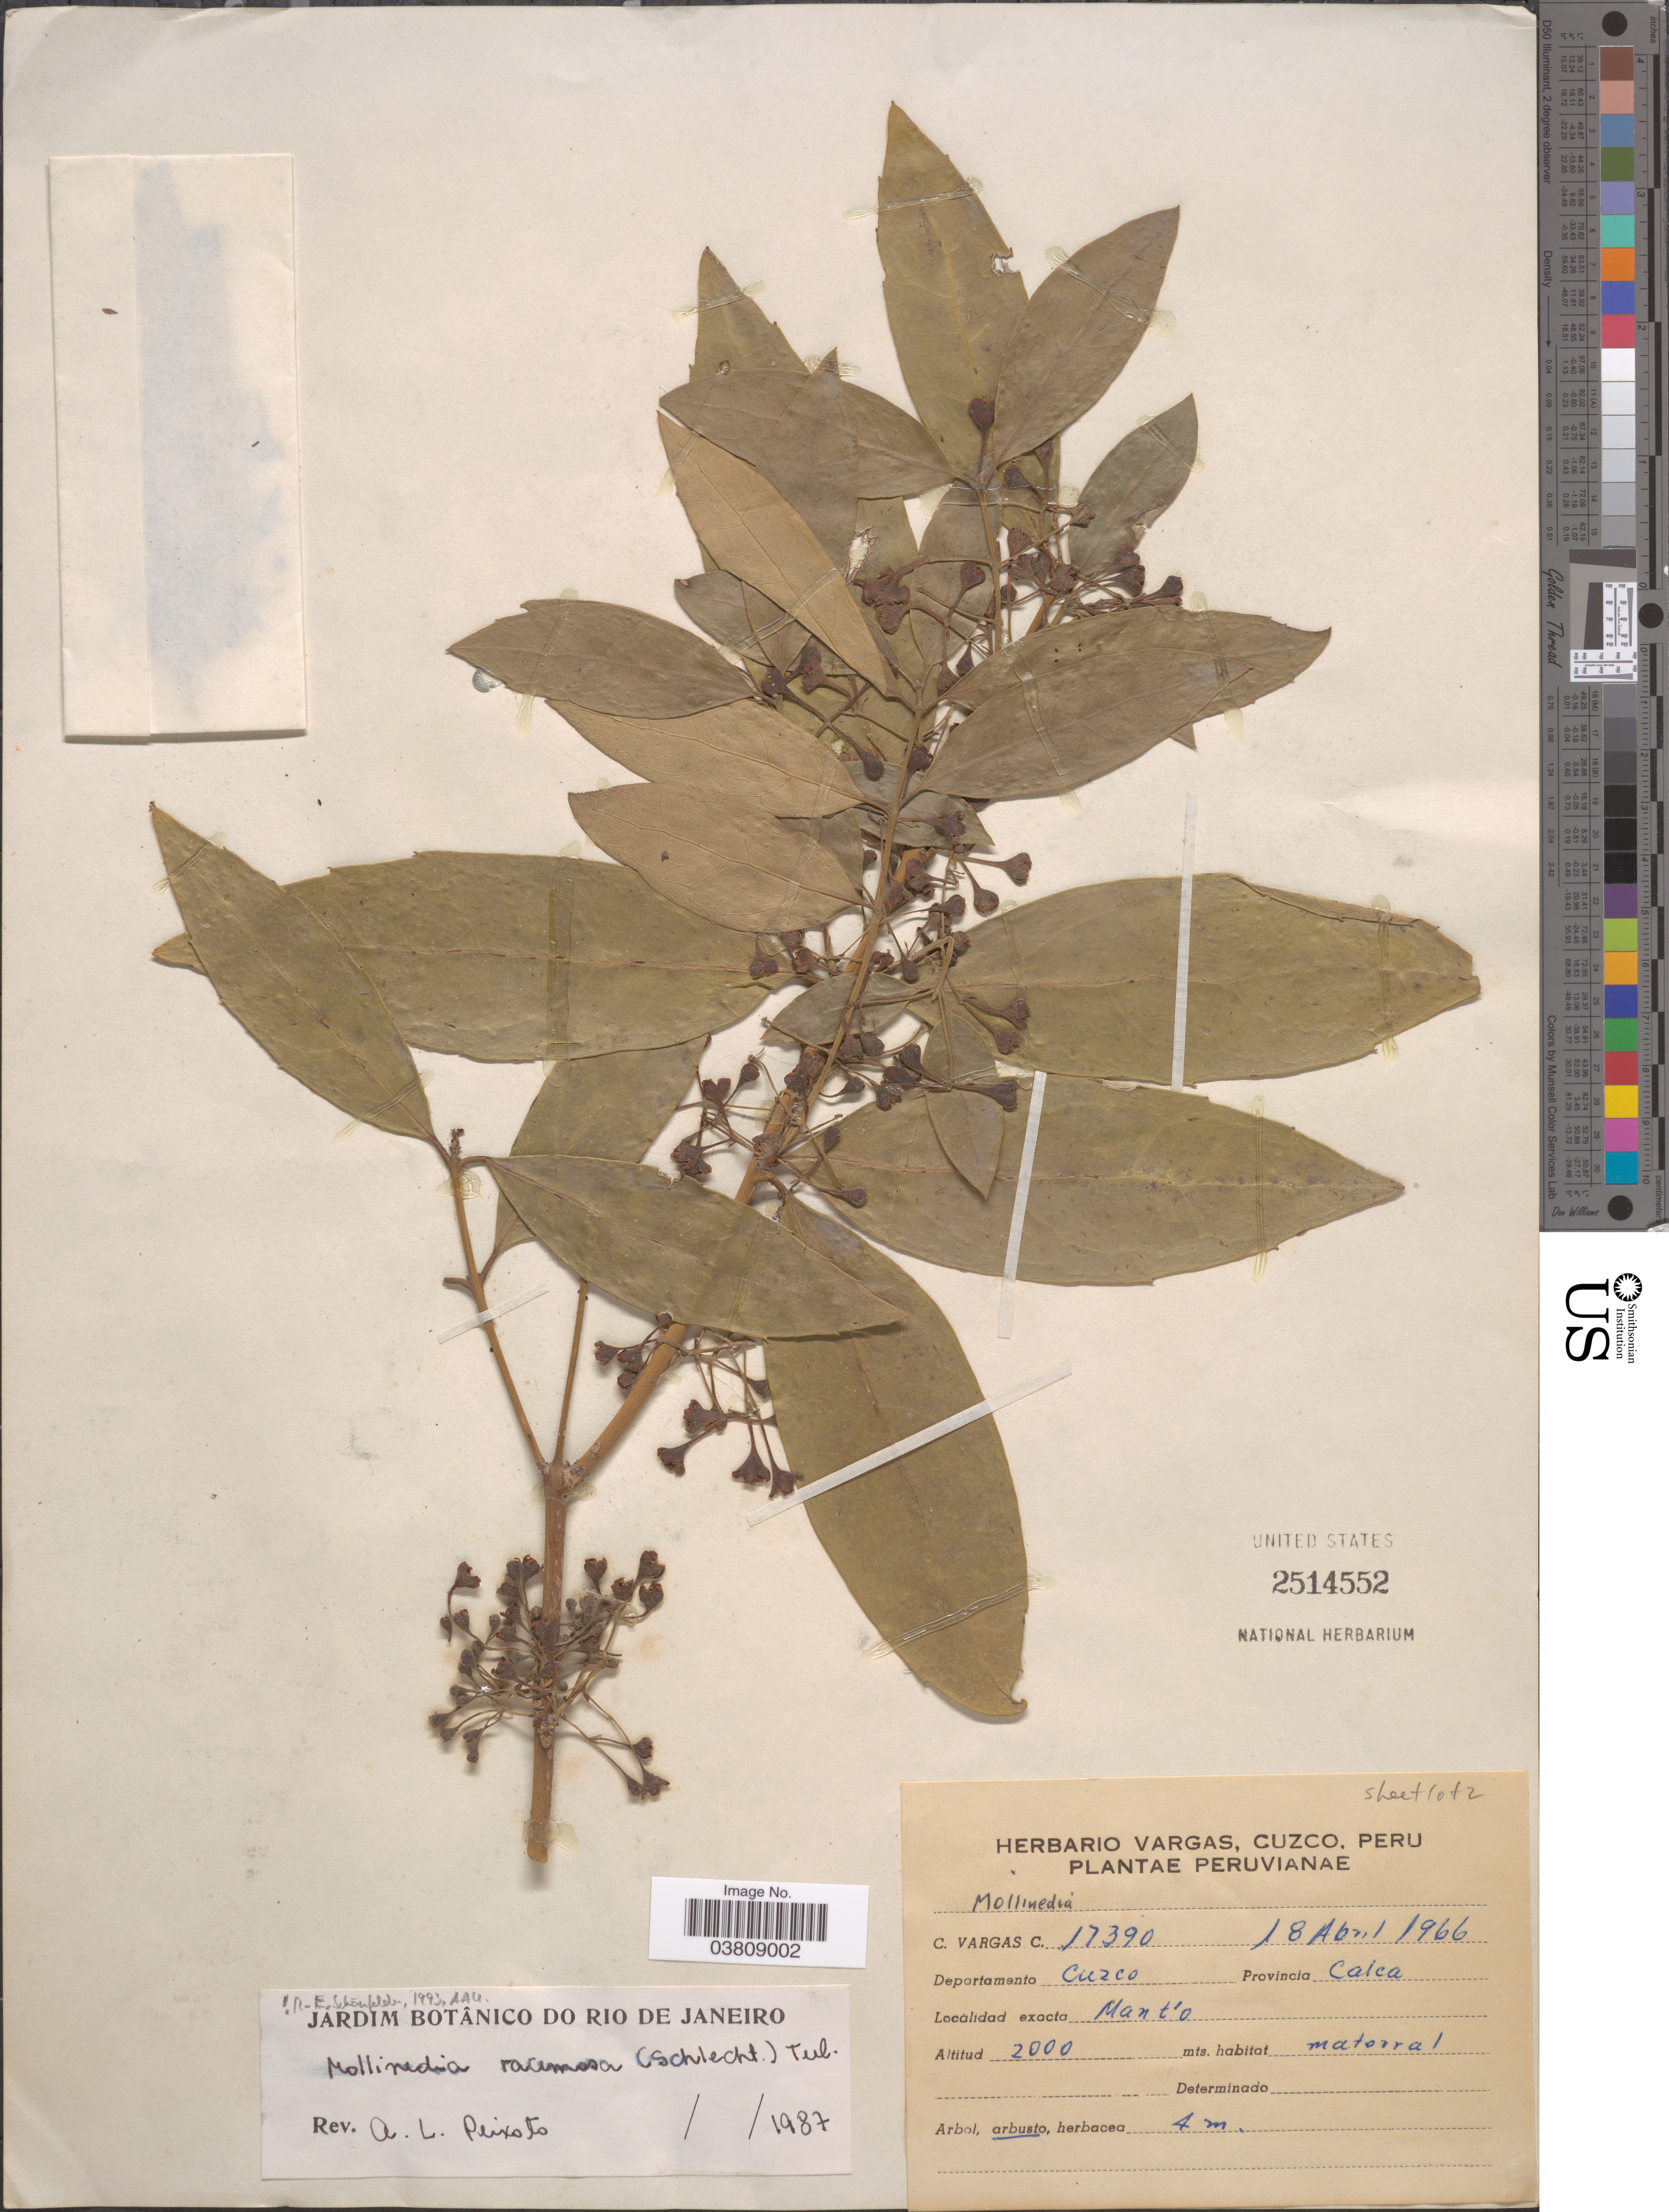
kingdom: Plantae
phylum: Tracheophyta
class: Magnoliopsida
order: Laurales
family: Monimiaceae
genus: Mollinedia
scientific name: Mollinedia racemosa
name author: (Schltdl.) Tul.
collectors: C. Vargas Calderón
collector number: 17390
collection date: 1966-04-18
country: Peru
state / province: Cusco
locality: Departamento Cuzco. Provincia Calca. Mant'o.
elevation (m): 2000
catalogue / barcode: US 2514552